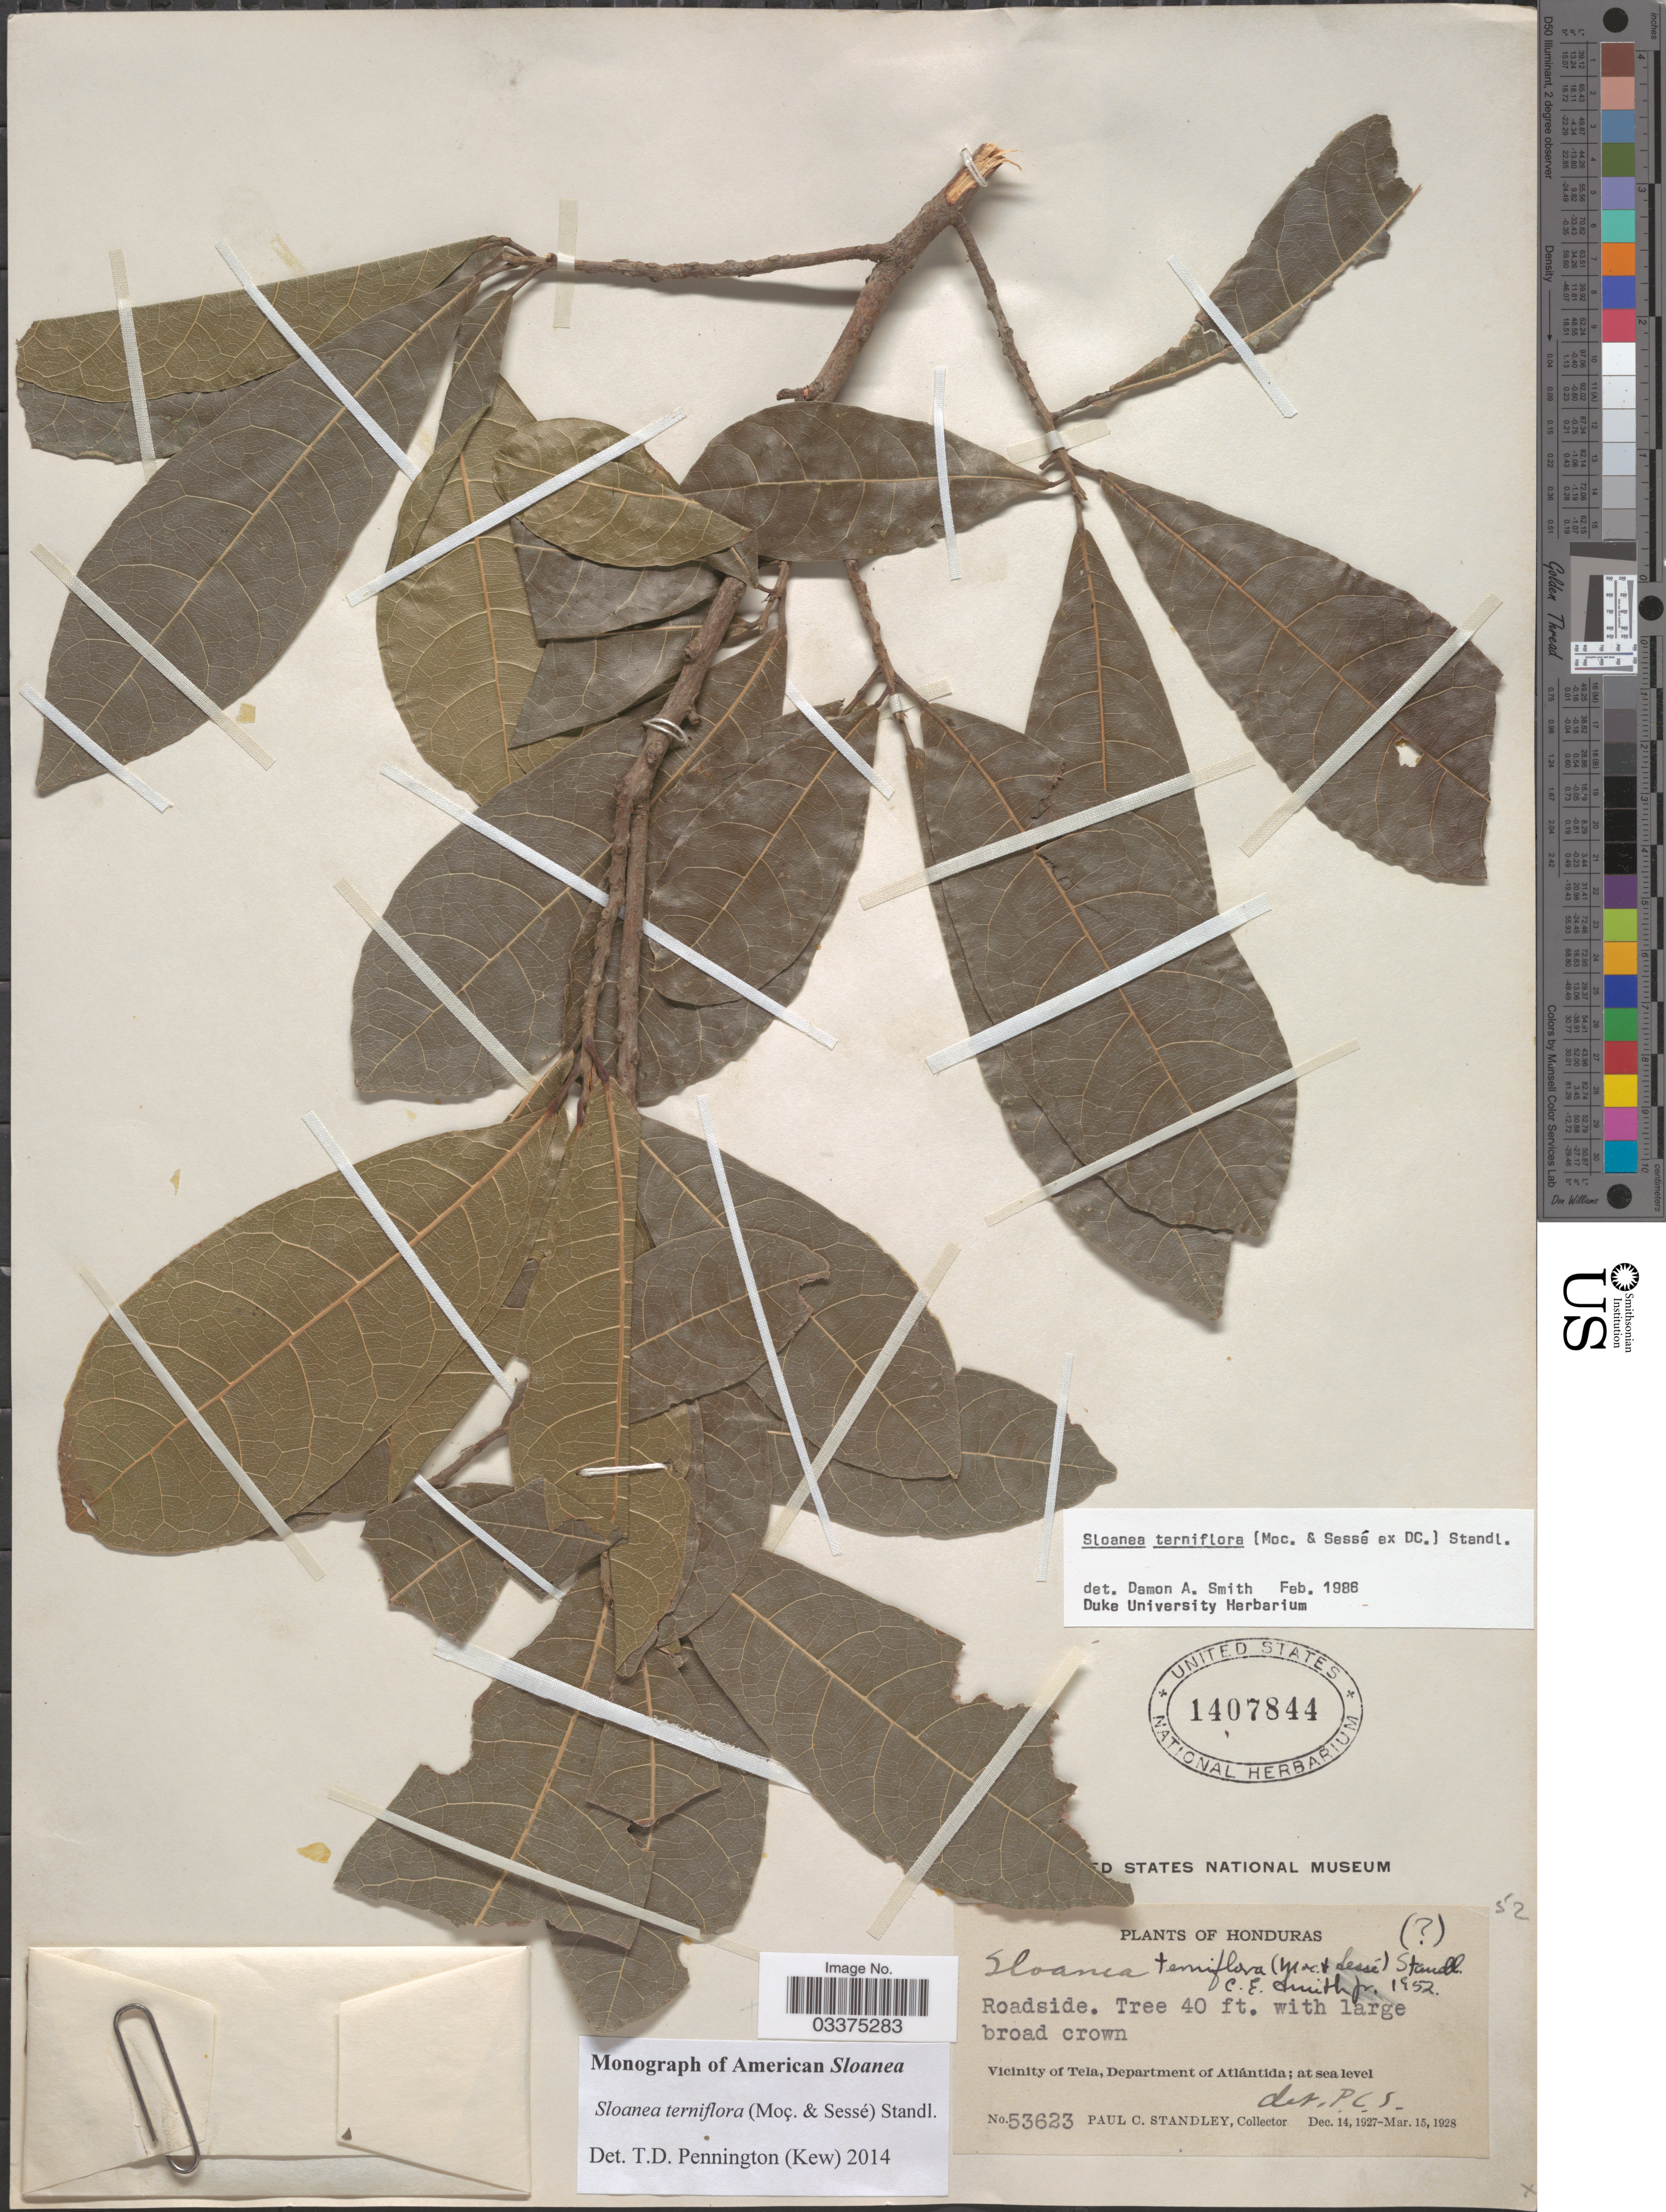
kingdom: Plantae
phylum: Tracheophyta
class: Magnoliopsida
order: Oxalidales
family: Elaeocarpaceae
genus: Sloanea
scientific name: Sloanea terniflora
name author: (Moc. & Sessé ex DC.) Standl.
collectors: P. C. Standley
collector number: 53623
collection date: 1927-12-14/1928-03-15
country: Honduras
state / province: Atlántida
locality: Vicinity of Tela, Department of Atlántida.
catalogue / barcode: US 1407844